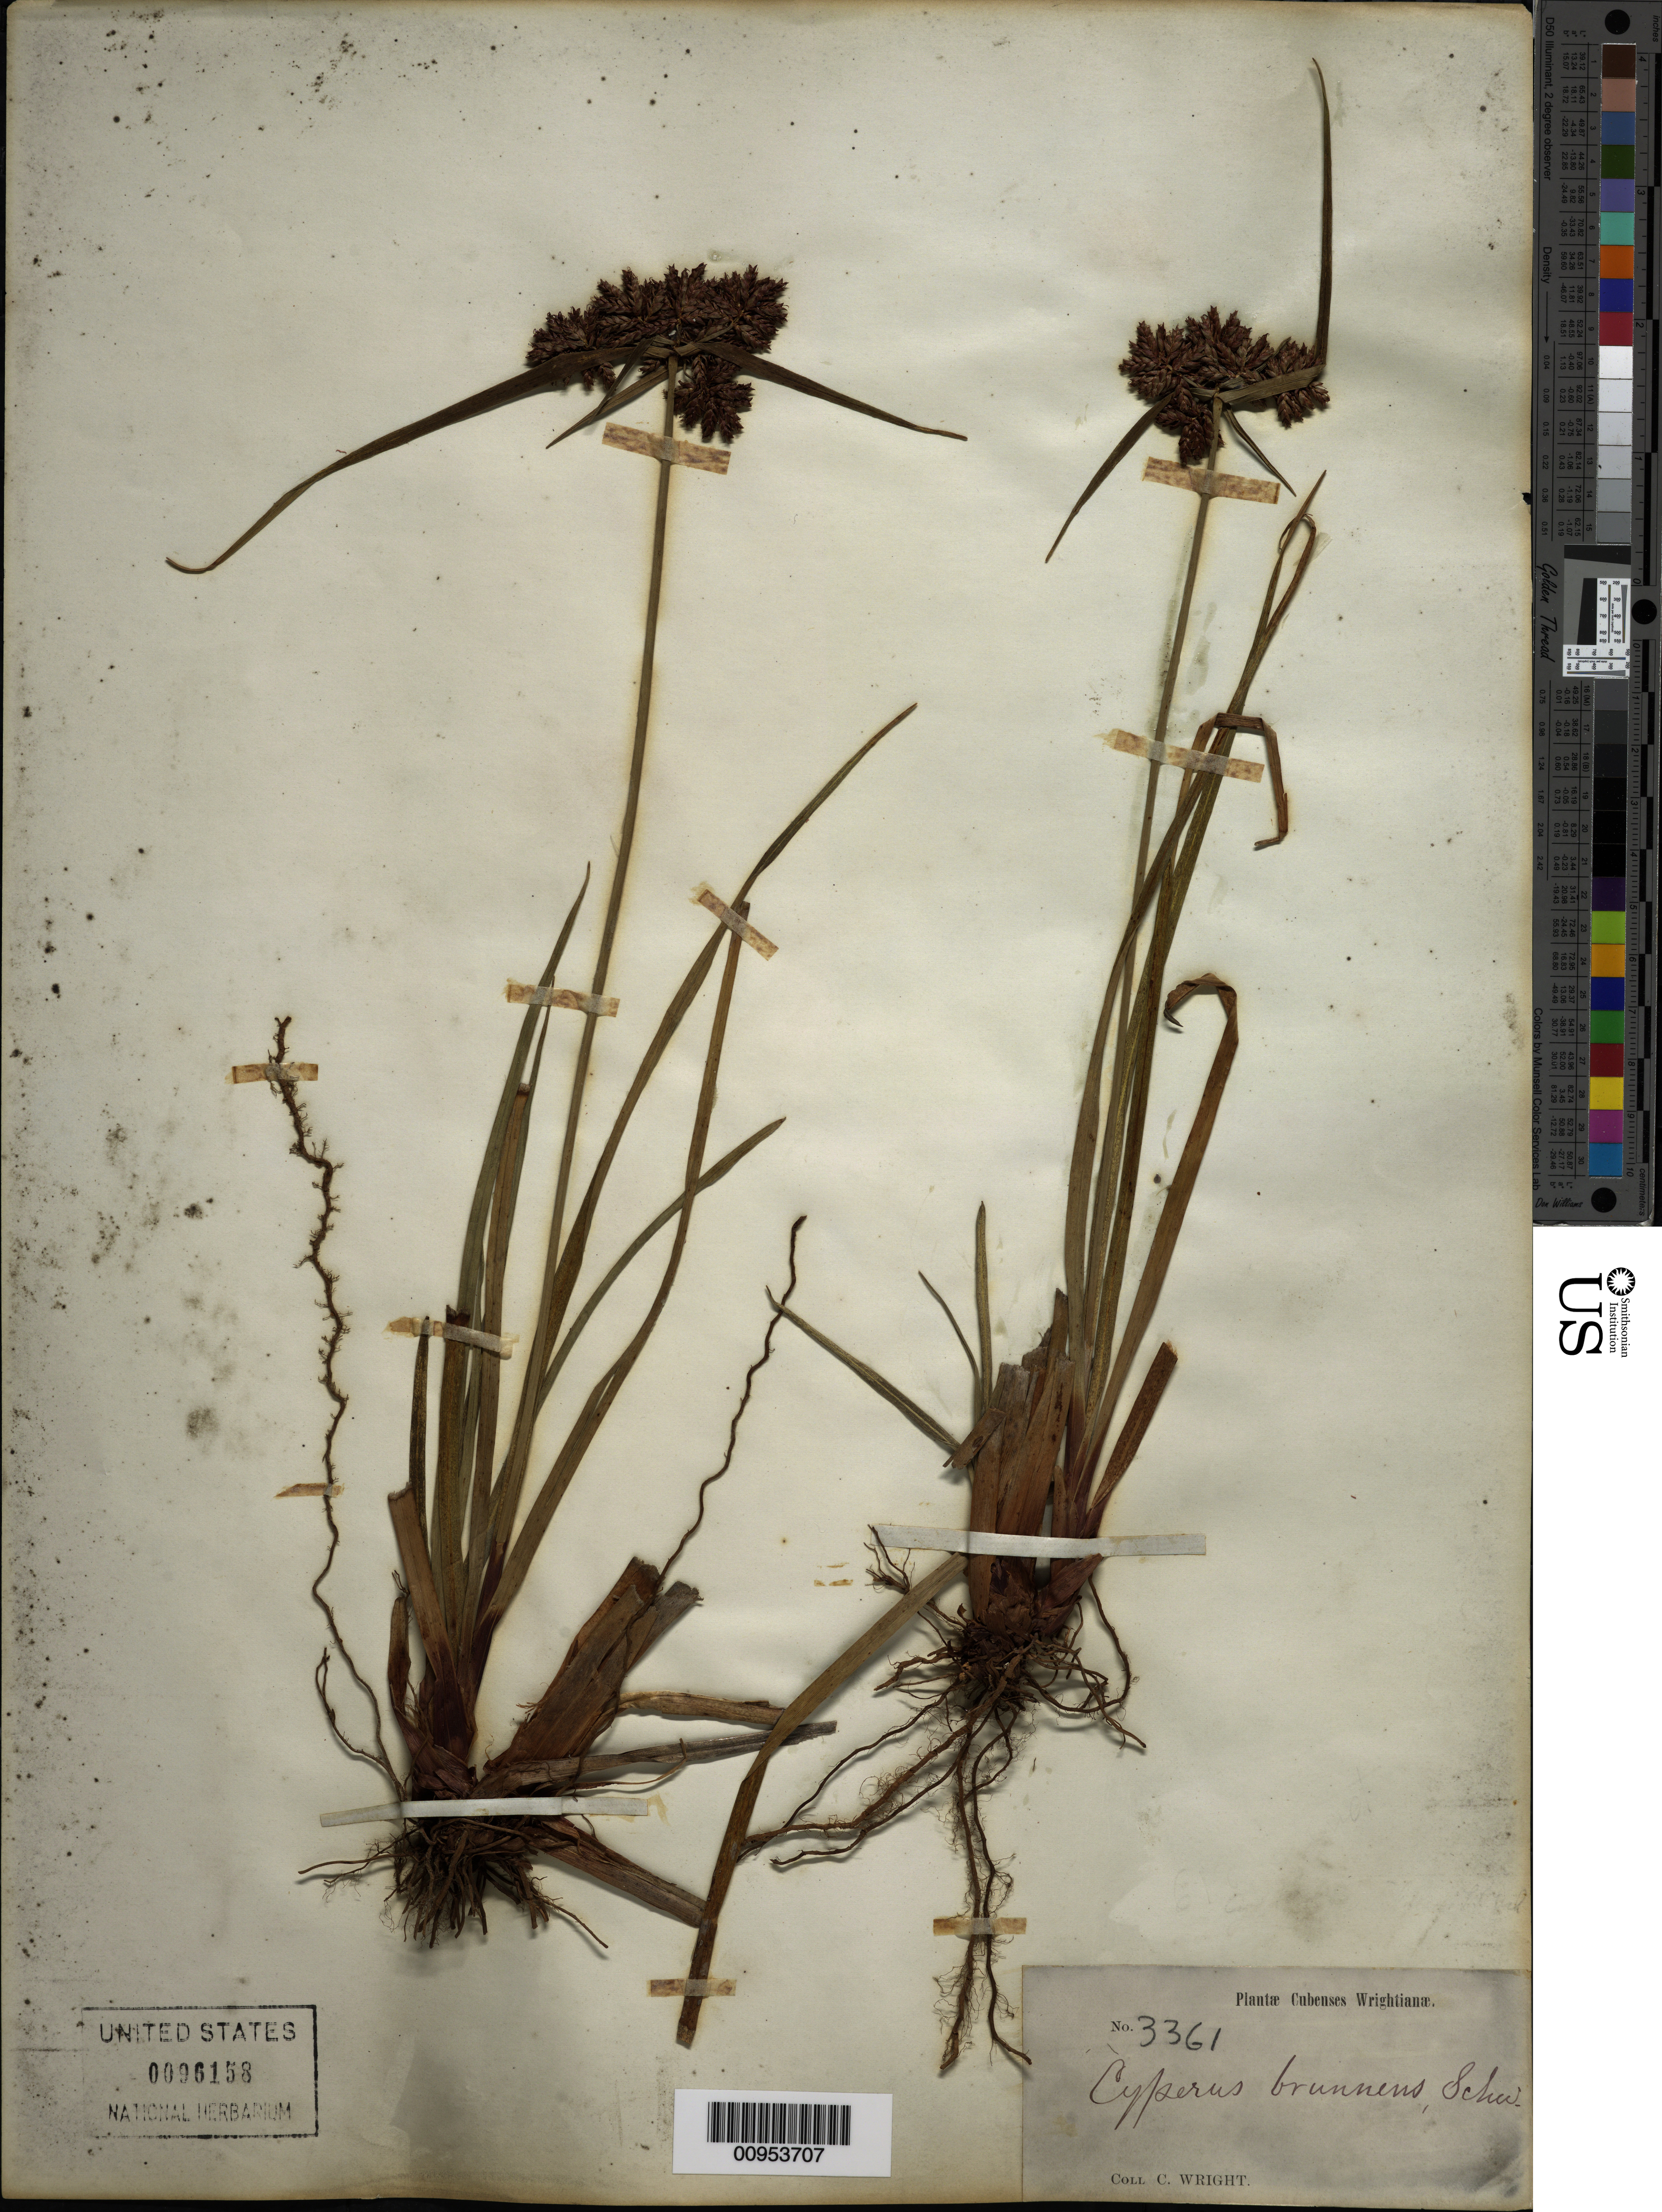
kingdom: Plantae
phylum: Tracheophyta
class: Liliopsida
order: Poales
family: Cyperaceae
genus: Cyperus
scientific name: Cyperus brunneus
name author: Sw.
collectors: C. Wright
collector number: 3361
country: Cuba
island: Cuba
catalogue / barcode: US 96158